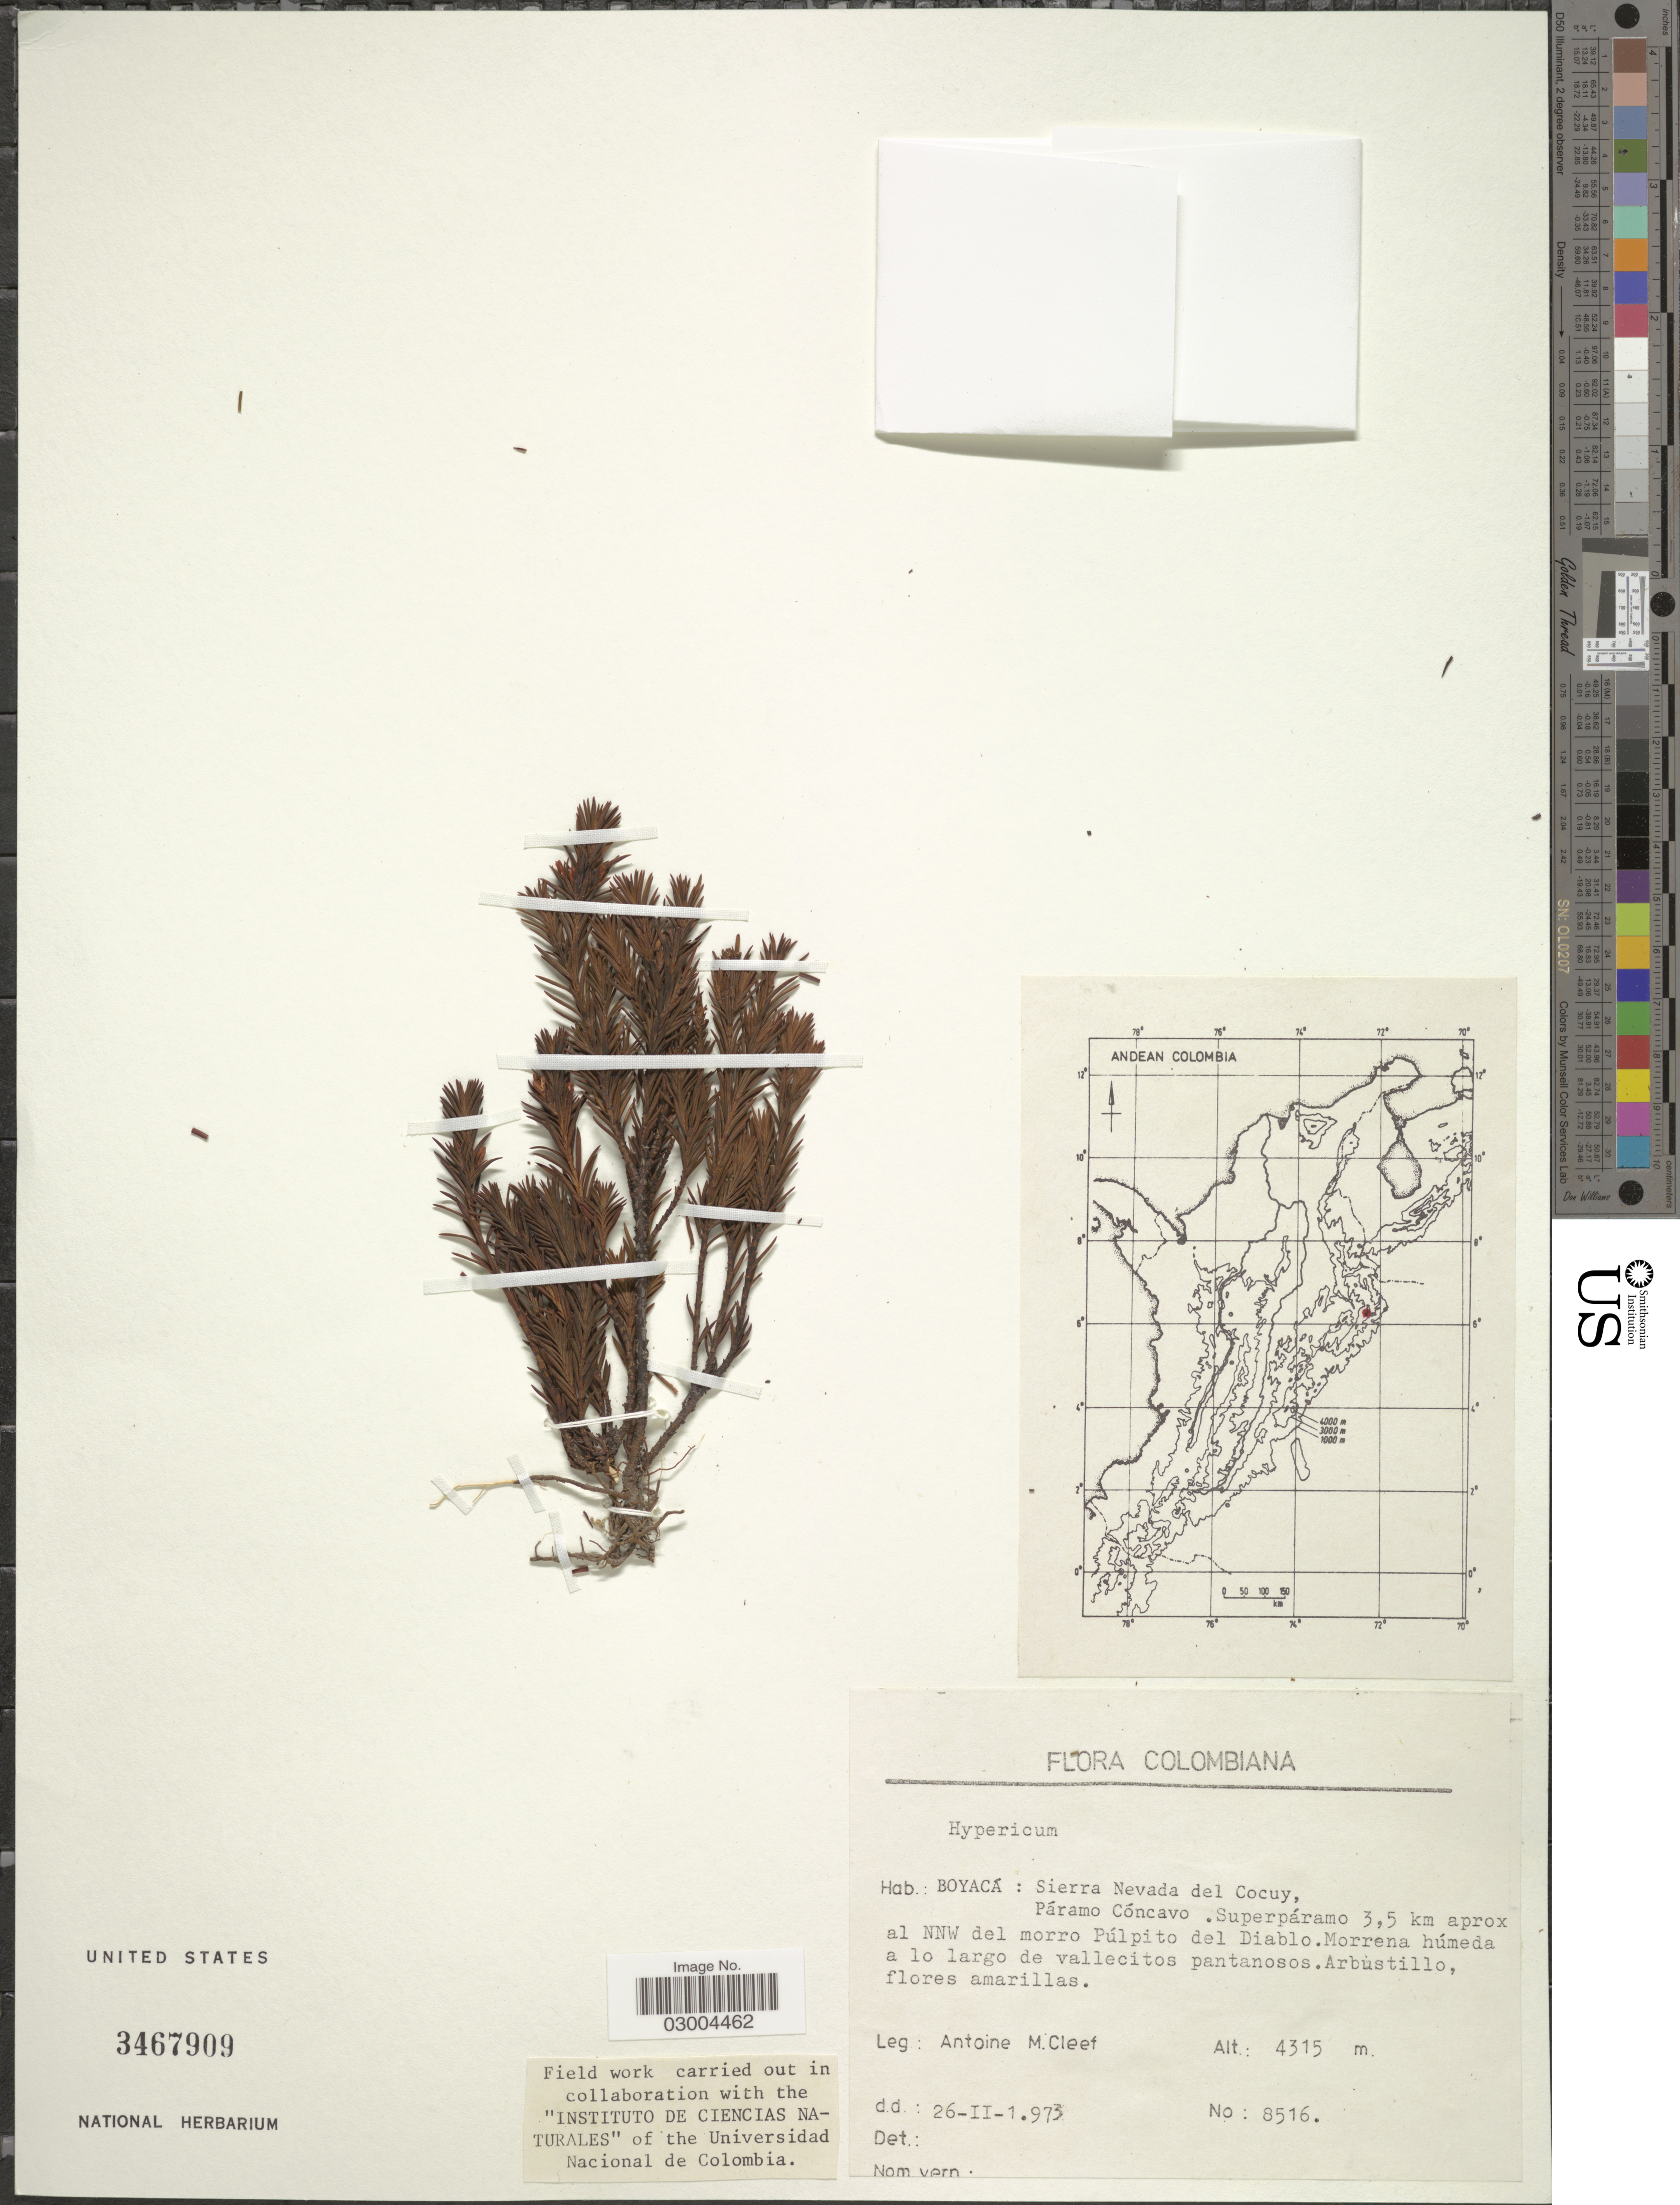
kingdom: Plantae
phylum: Tracheophyta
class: Magnoliopsida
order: Malpighiales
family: Hypericaceae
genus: Hypericum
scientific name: Hypericum sp.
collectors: A. M. Cleef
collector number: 8516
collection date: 1973-02-26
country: Colombia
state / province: Boyacá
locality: Sierra Nevada del Cocuy, Páramo Cóncavo. Superpáramo 3.5 km aprox al NNW del morro Púlpito del Diablo.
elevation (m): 4315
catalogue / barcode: US 3467909